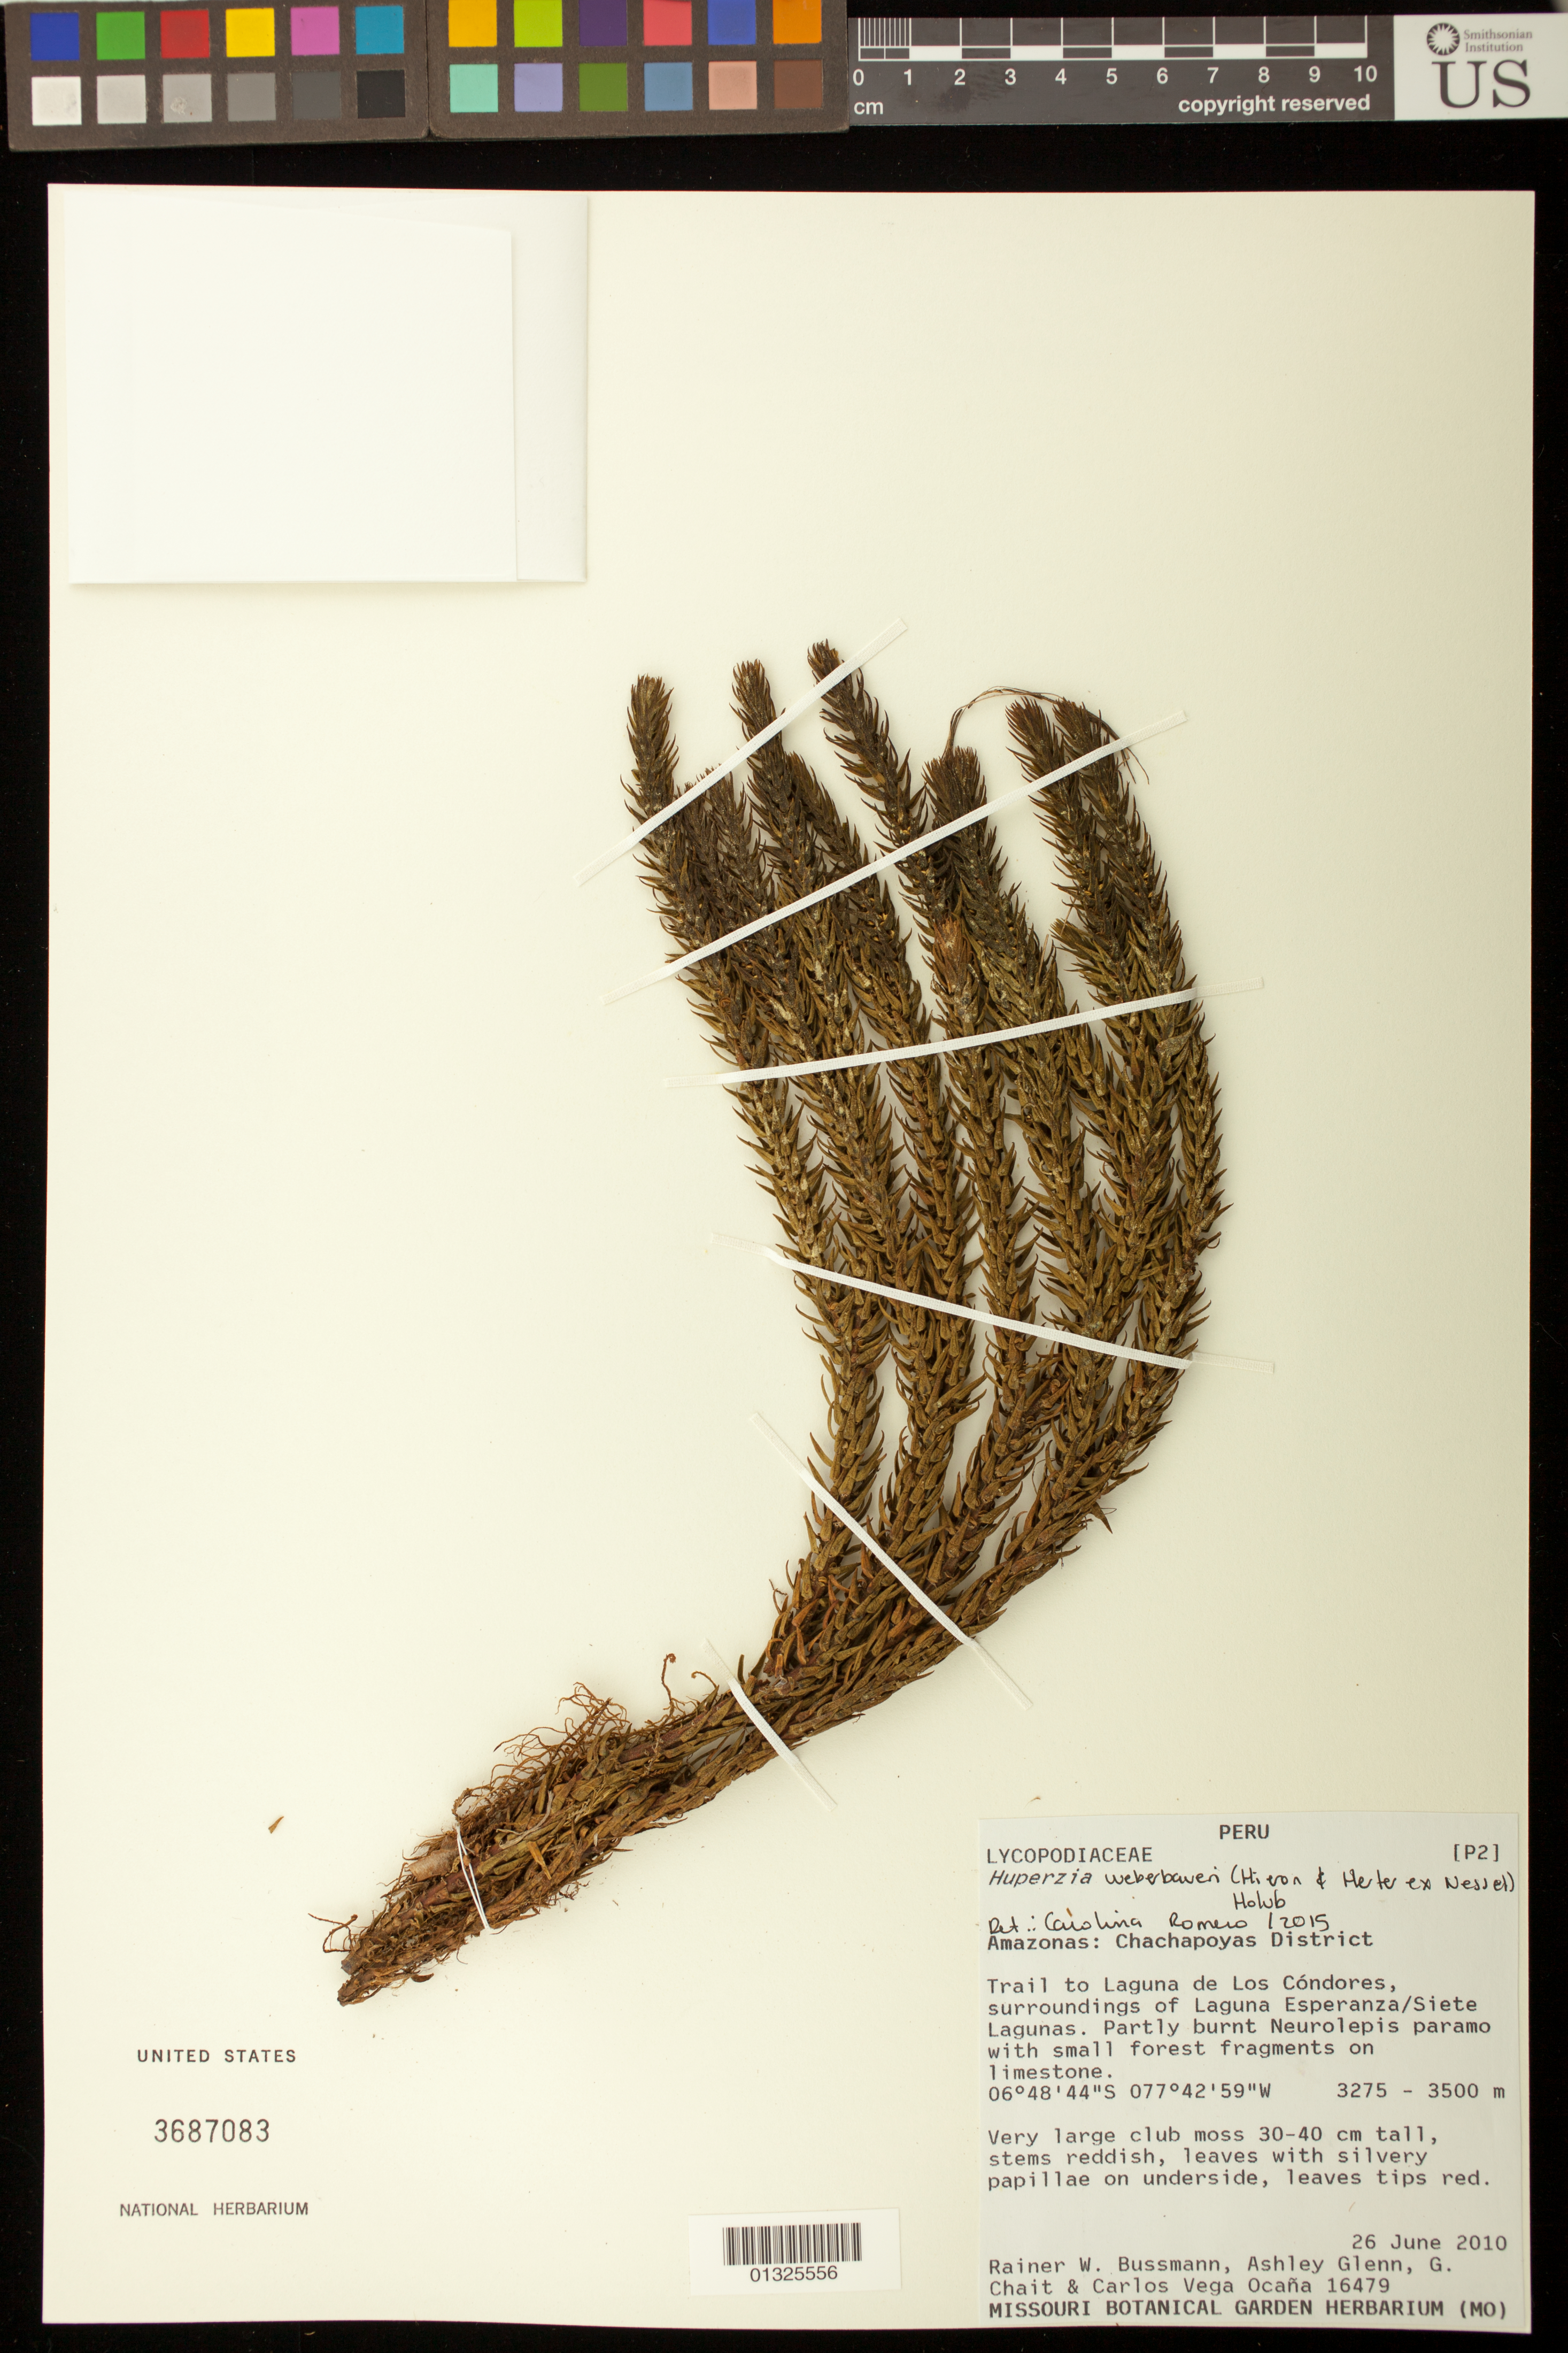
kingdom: Plantae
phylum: Tracheophyta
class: Lycopodiopsida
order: Lycopodiales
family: Lycopodiaceae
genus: Phlegmariurus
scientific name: Phlegmariurus weberbaueri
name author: (Hieron. & Herter ex Nessel) B. Øllg.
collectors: R. W. Bussmann, A. Glenn, G. Chait & C. Vega Ocaña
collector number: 16479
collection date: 2010-06-26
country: Peru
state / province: Amazonas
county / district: Chachapoyas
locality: Trail to Laguna de Los Condores, surrounding of Laguna Esperanza/Siete Lagunas.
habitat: Parly burnt Neurolepis paramo with small forest fragments on limestone.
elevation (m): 3275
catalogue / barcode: US 3687083